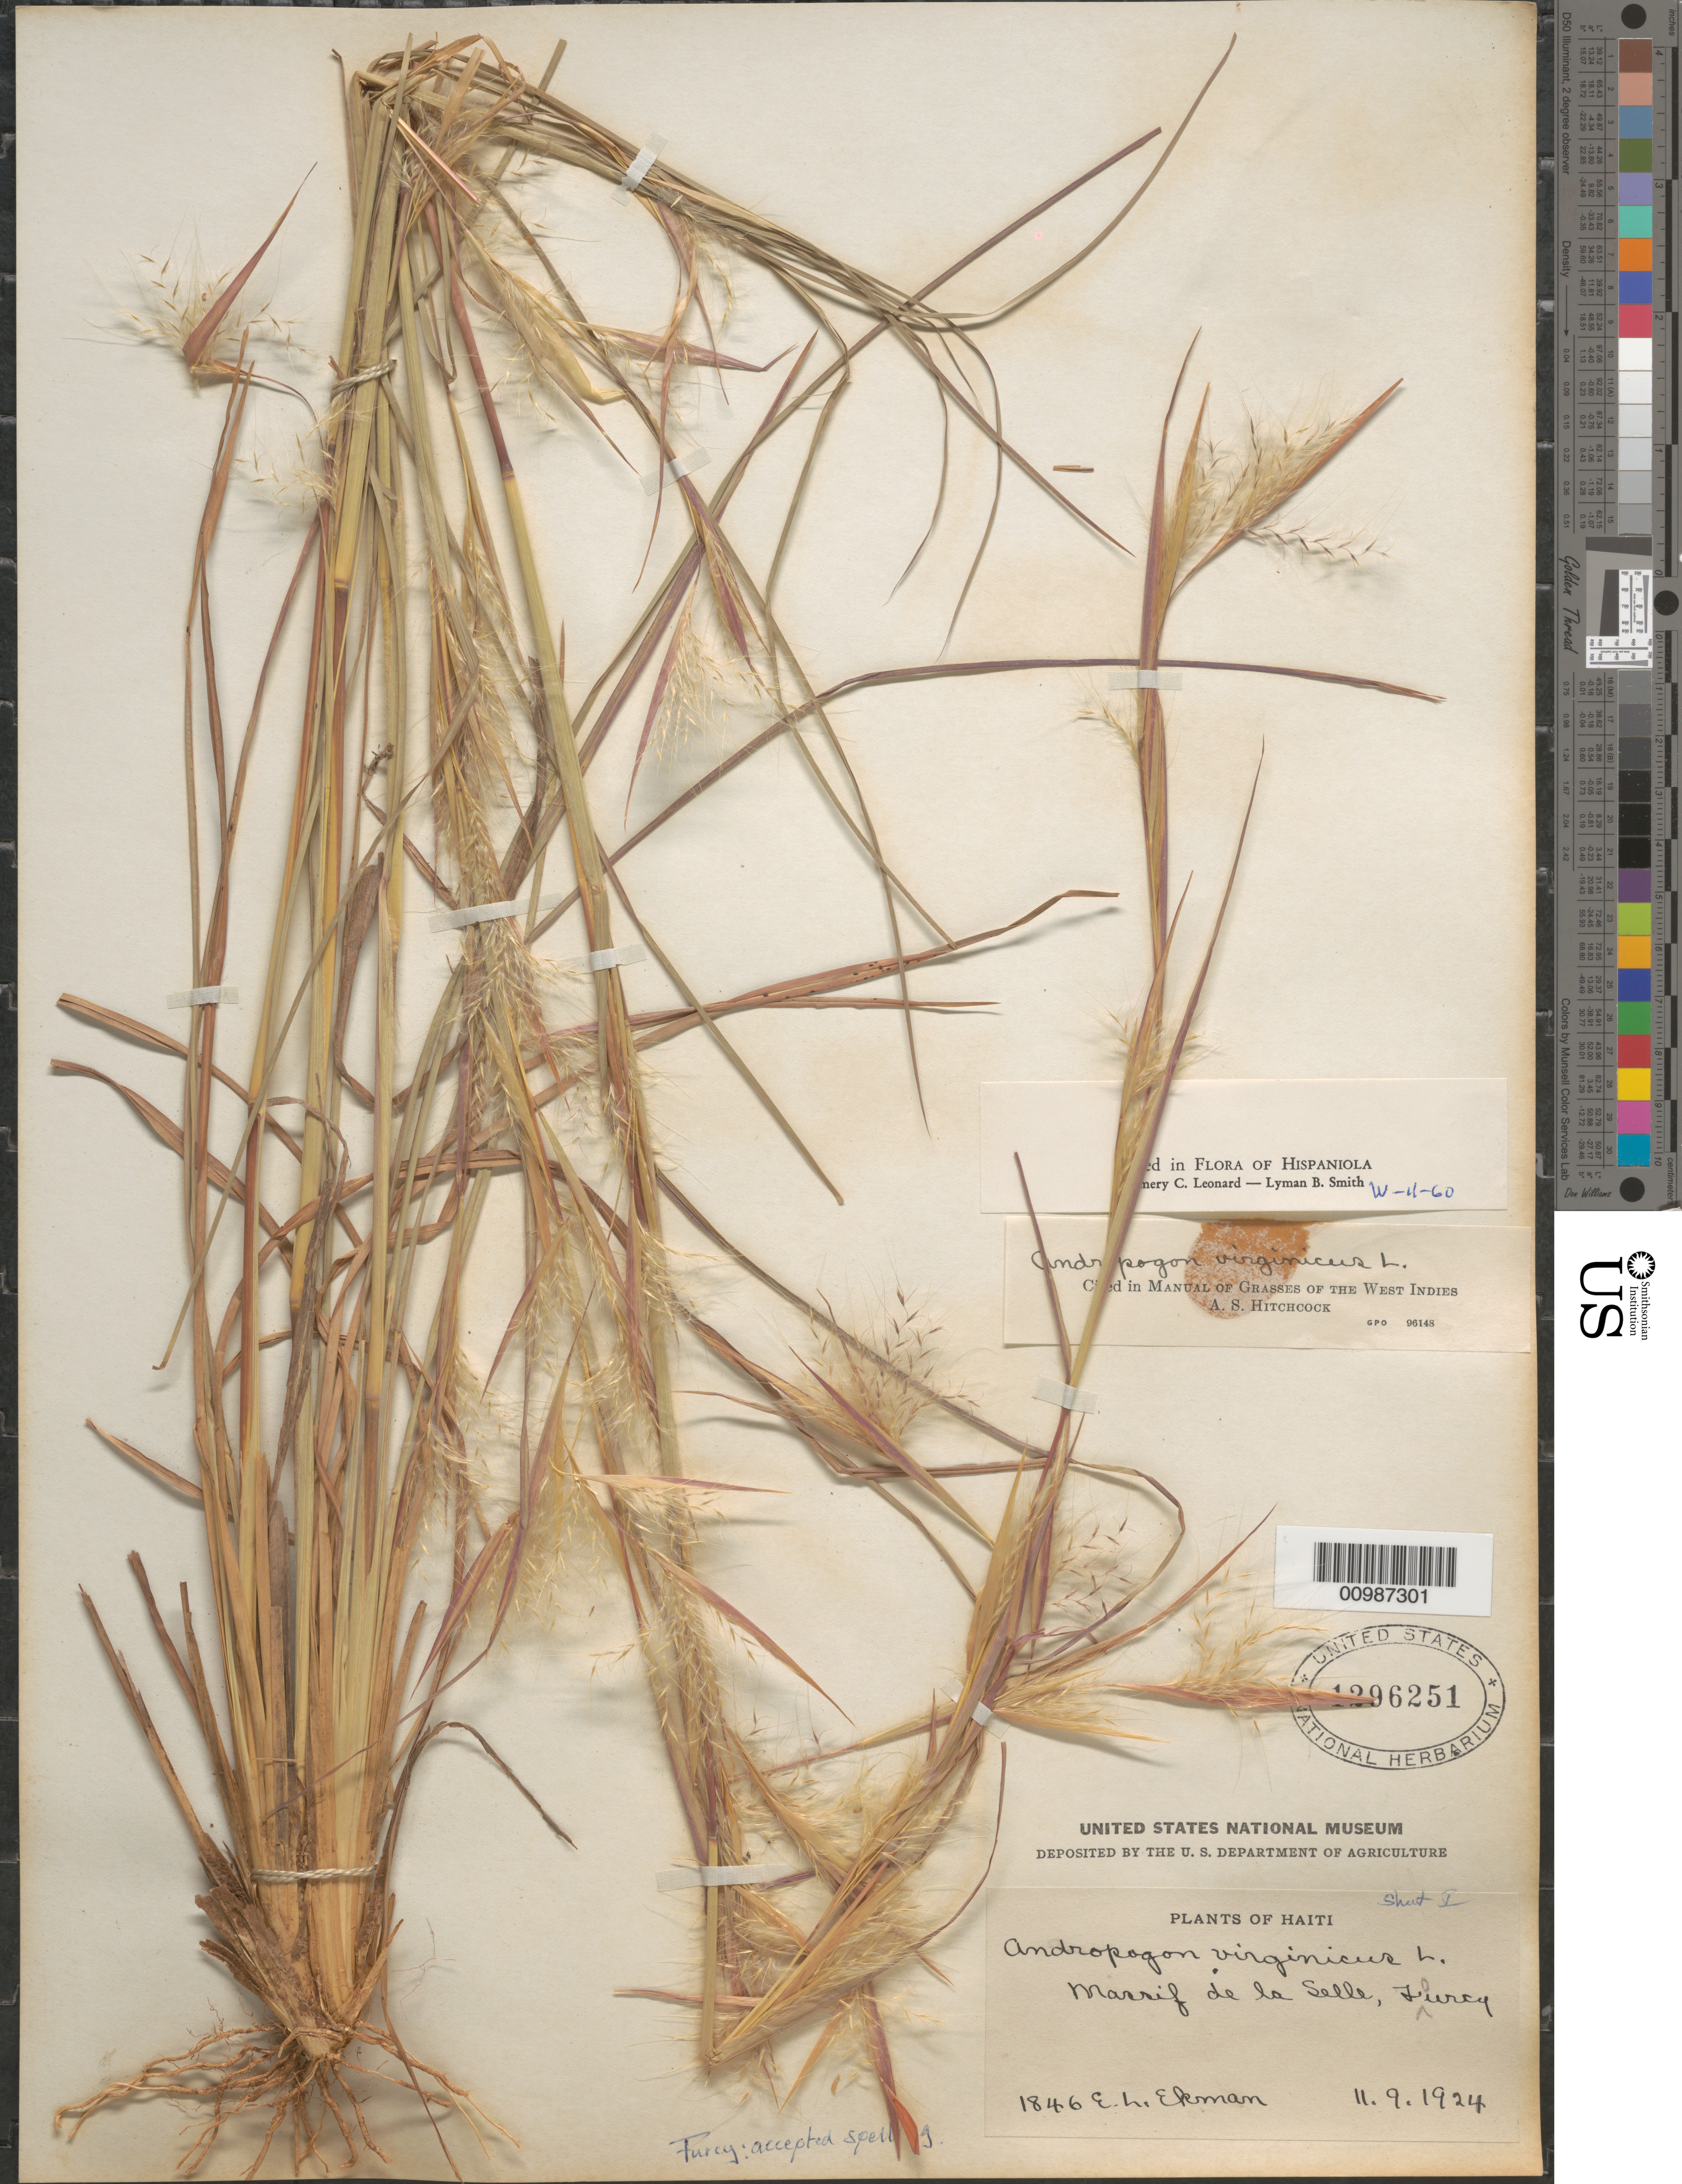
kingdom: Plantae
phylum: Tracheophyta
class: Liliopsida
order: Poales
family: Poaceae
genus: Andropogon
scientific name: Andropogon virginicus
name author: L.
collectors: E. L. Ekman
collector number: H 1846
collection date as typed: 11 Sep 1924 or 09 Nov 1924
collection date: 1924-09-11 or 1924-11-09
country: Haiti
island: Hispaniola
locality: Massif de la Selle, Furcy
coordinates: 0 N, 0 E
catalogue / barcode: US 1296251